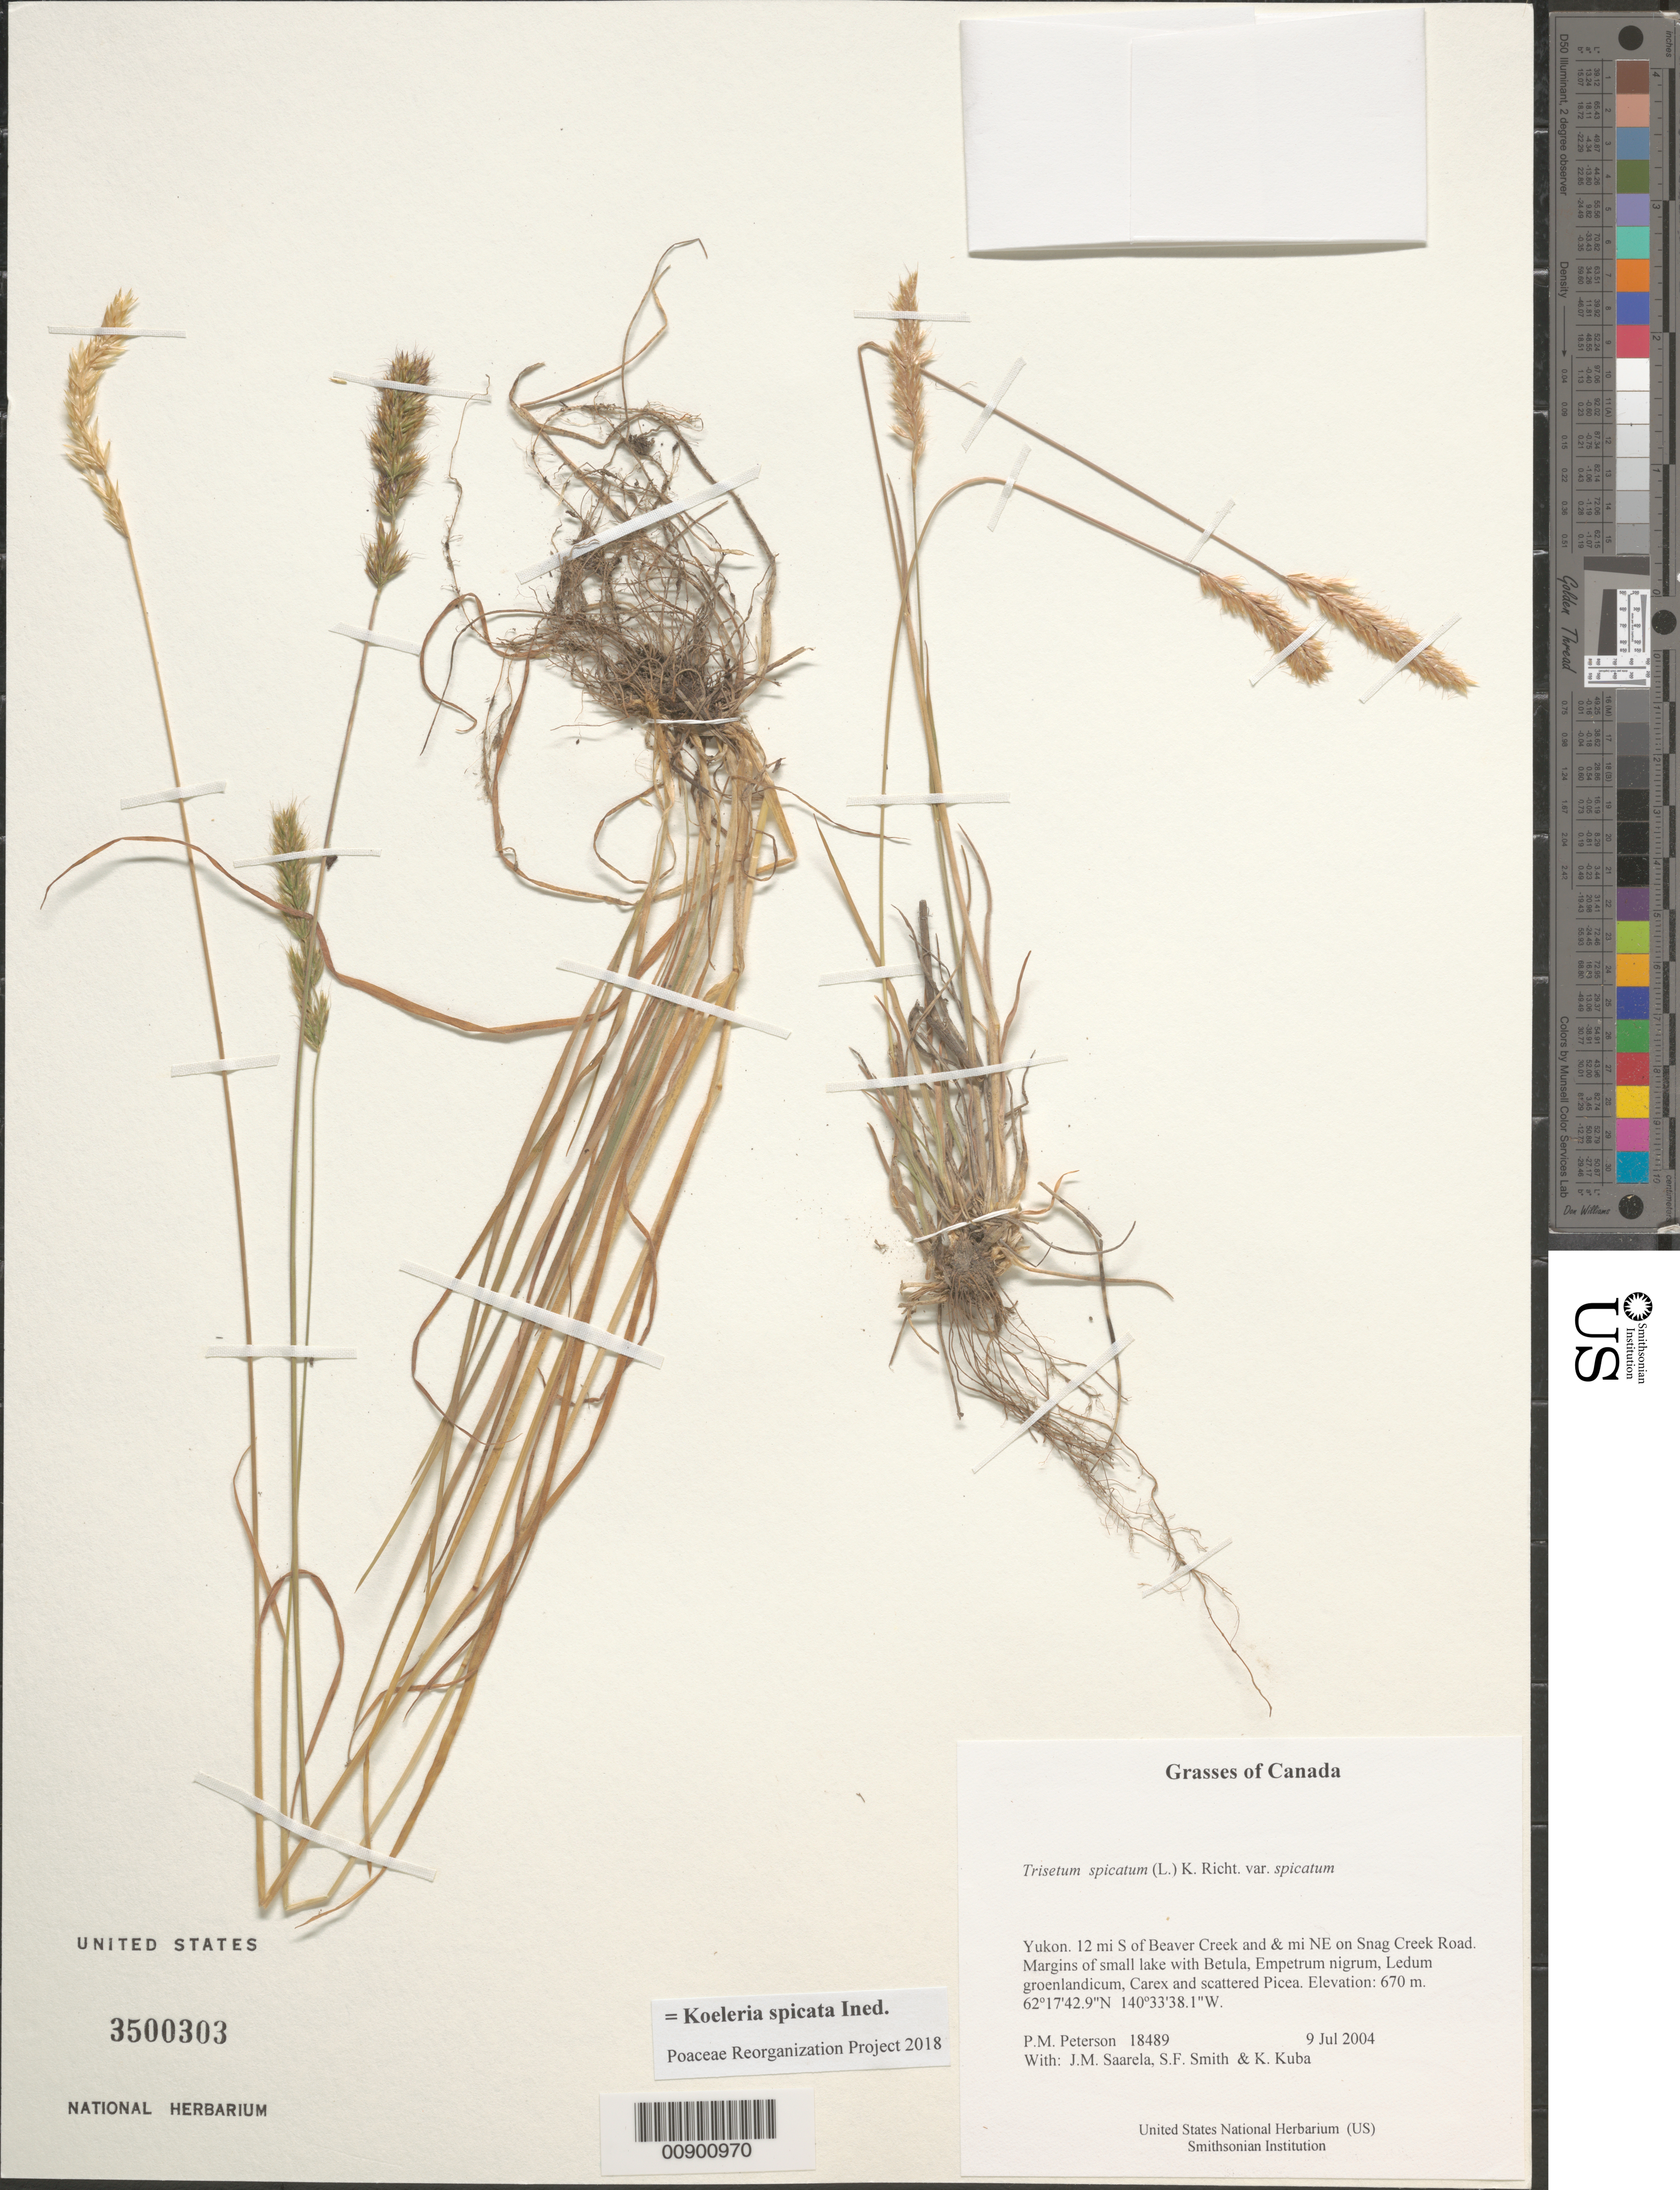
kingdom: Plantae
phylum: Tracheophyta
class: Liliopsida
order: Poales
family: Poaceae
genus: Koeleria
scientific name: Koeleria spicata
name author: (L.) Barberá et al.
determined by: Poaceae Reorganization Project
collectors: P. M. Peterson, J. Saarela, S.F. Smith & K. Kuba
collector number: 18489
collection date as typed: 09 Jul 2004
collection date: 2004-07-09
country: Canada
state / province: Yukon Territory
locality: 12 mi S of Beaver Creek and & mi NE on Snag Creek Road. Margins of small lake with Betula, Empetrum nigrum, Ledum groenlandicum, Carex and scattered Picea.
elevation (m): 670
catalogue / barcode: US 3500303